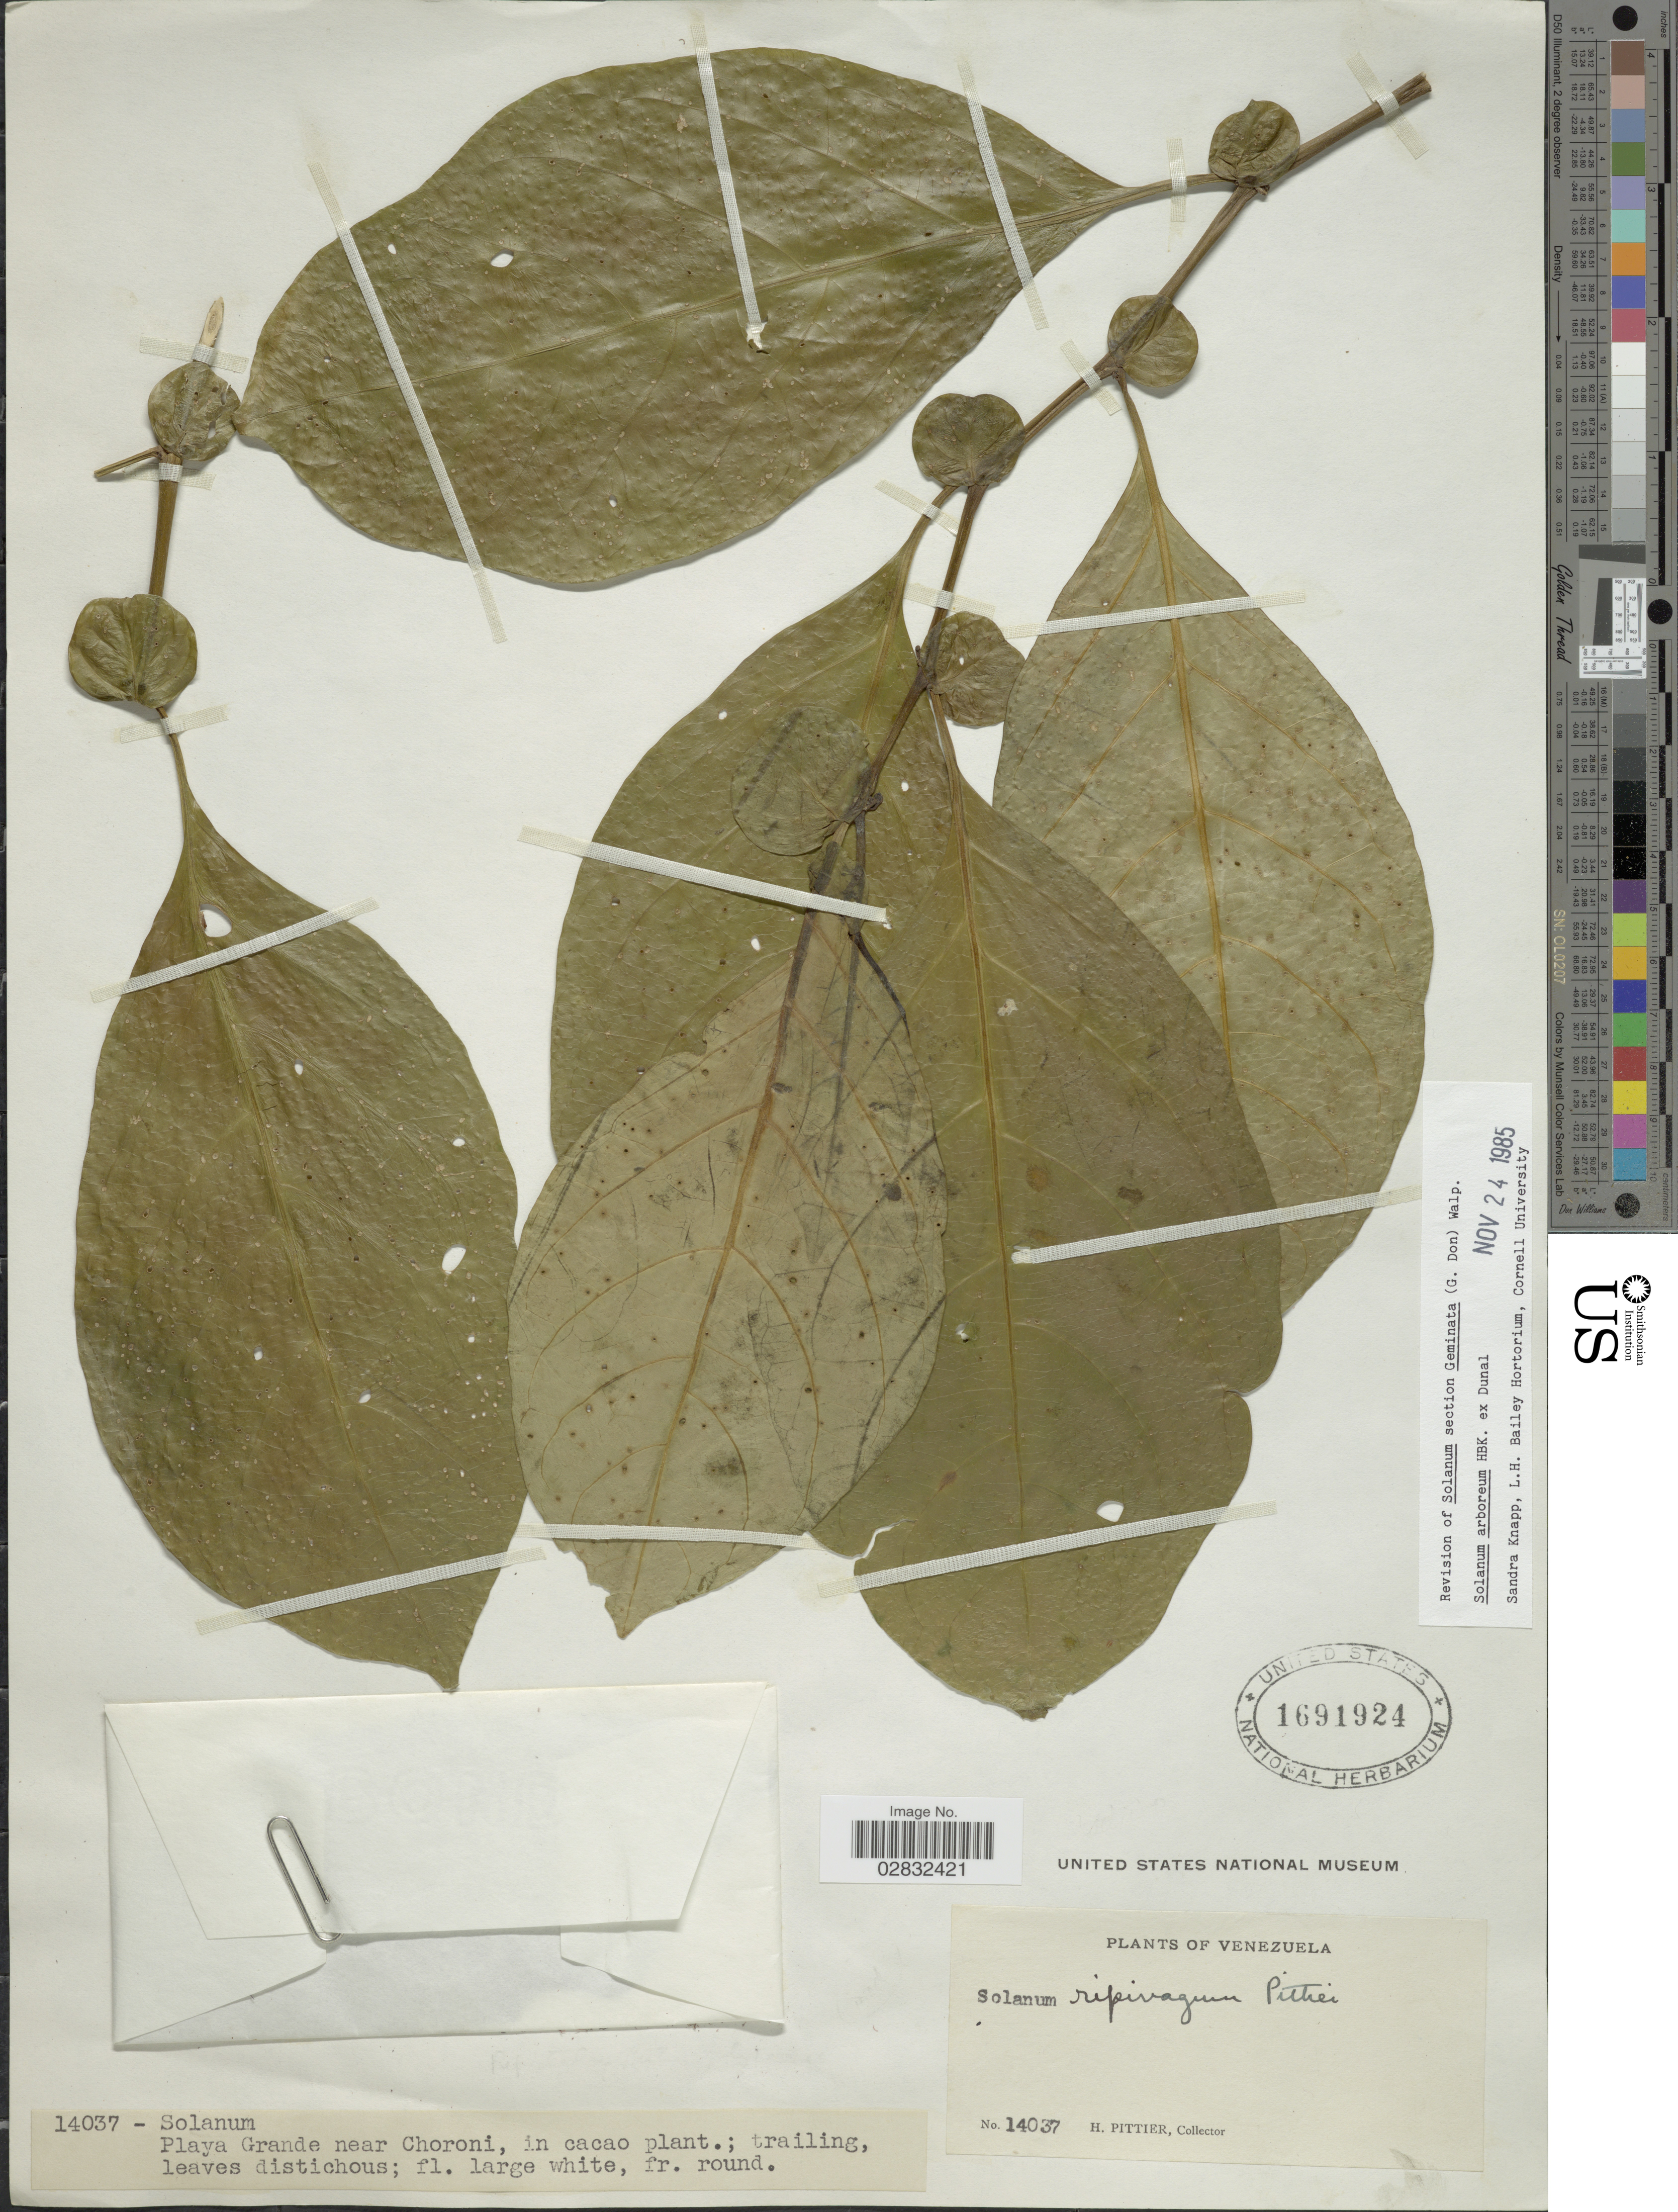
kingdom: Plantae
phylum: Tracheophyta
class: Magnoliopsida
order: Solanales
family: Solanaceae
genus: Solanum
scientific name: Solanum arboreum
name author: Dunal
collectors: H. F. Pittier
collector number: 14037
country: Venezuela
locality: Playa Grande near Choroni, in cacao plant.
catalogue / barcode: US 1691924